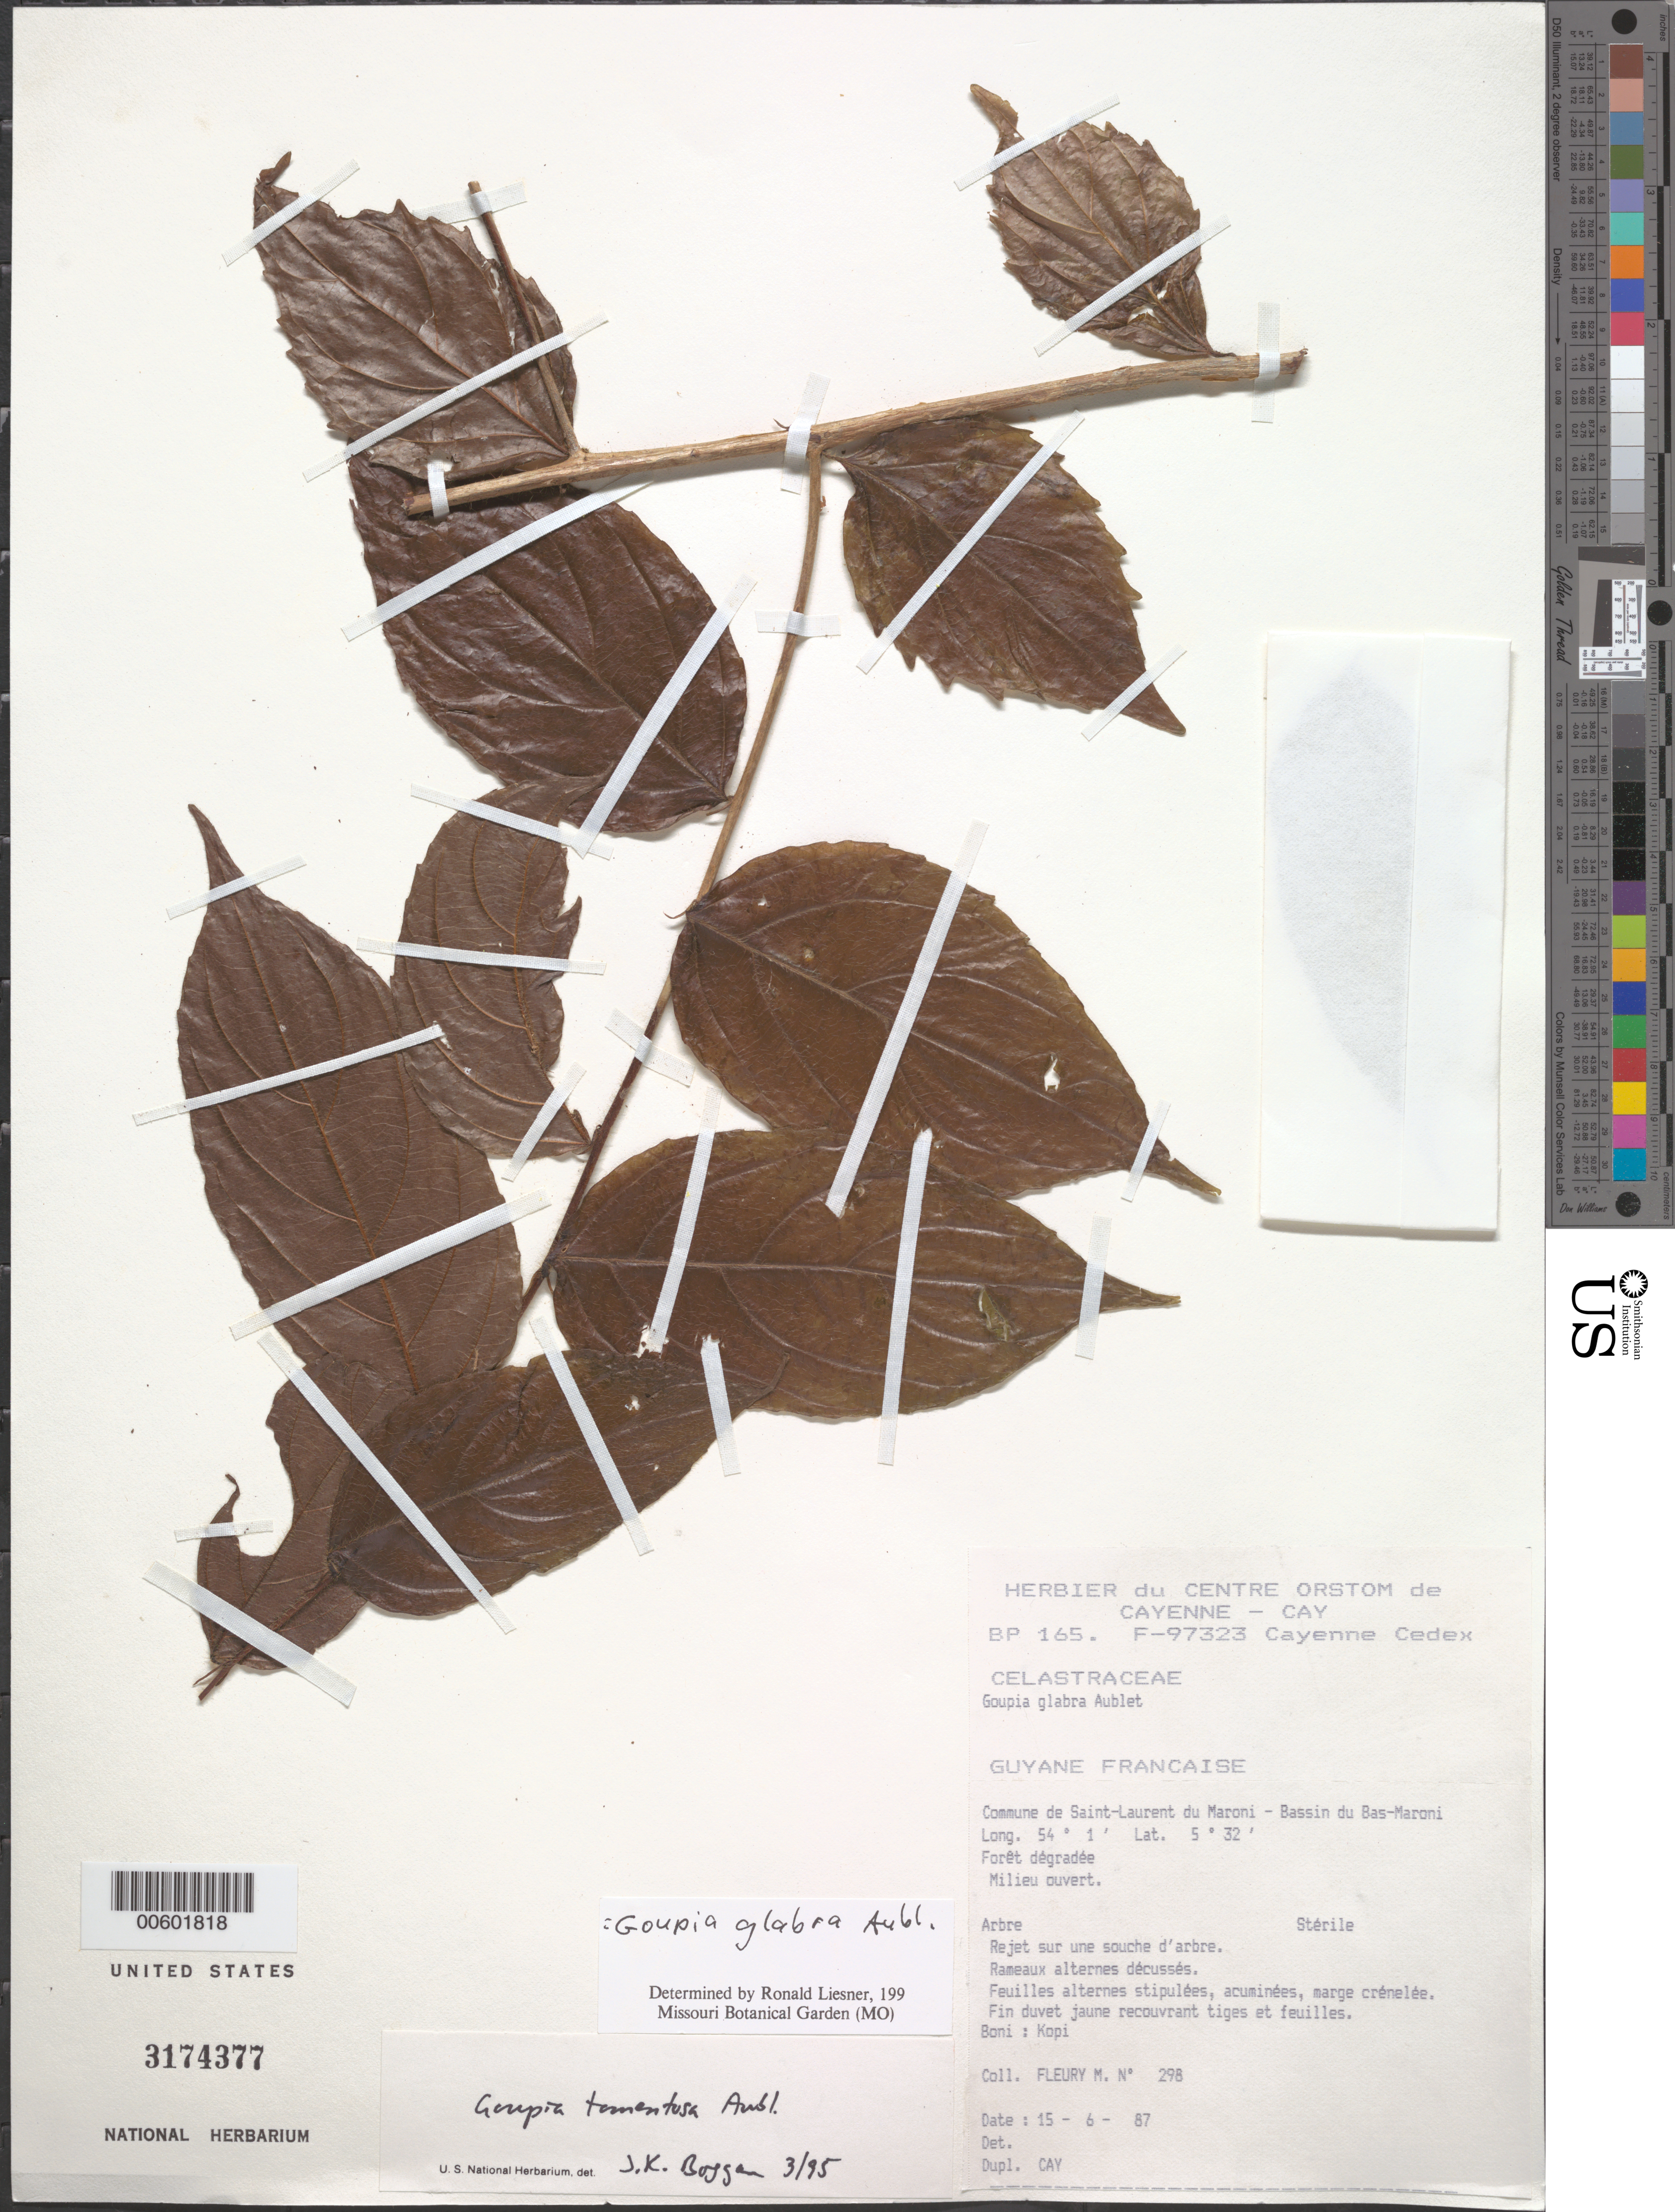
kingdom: Plantae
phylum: Tracheophyta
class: Magnoliopsida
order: Malpighiales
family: Goupiaceae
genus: Goupia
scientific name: Goupia glabra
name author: Aubl.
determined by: Liesner, R. L.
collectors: M. Fleury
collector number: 298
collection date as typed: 15-Jun-87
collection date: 1987-06-15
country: French Guiana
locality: Commune de Saint-Laurent du Maroni, Bassin du Bas-Maroni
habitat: Disturbed forest, open area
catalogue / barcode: US 3174377